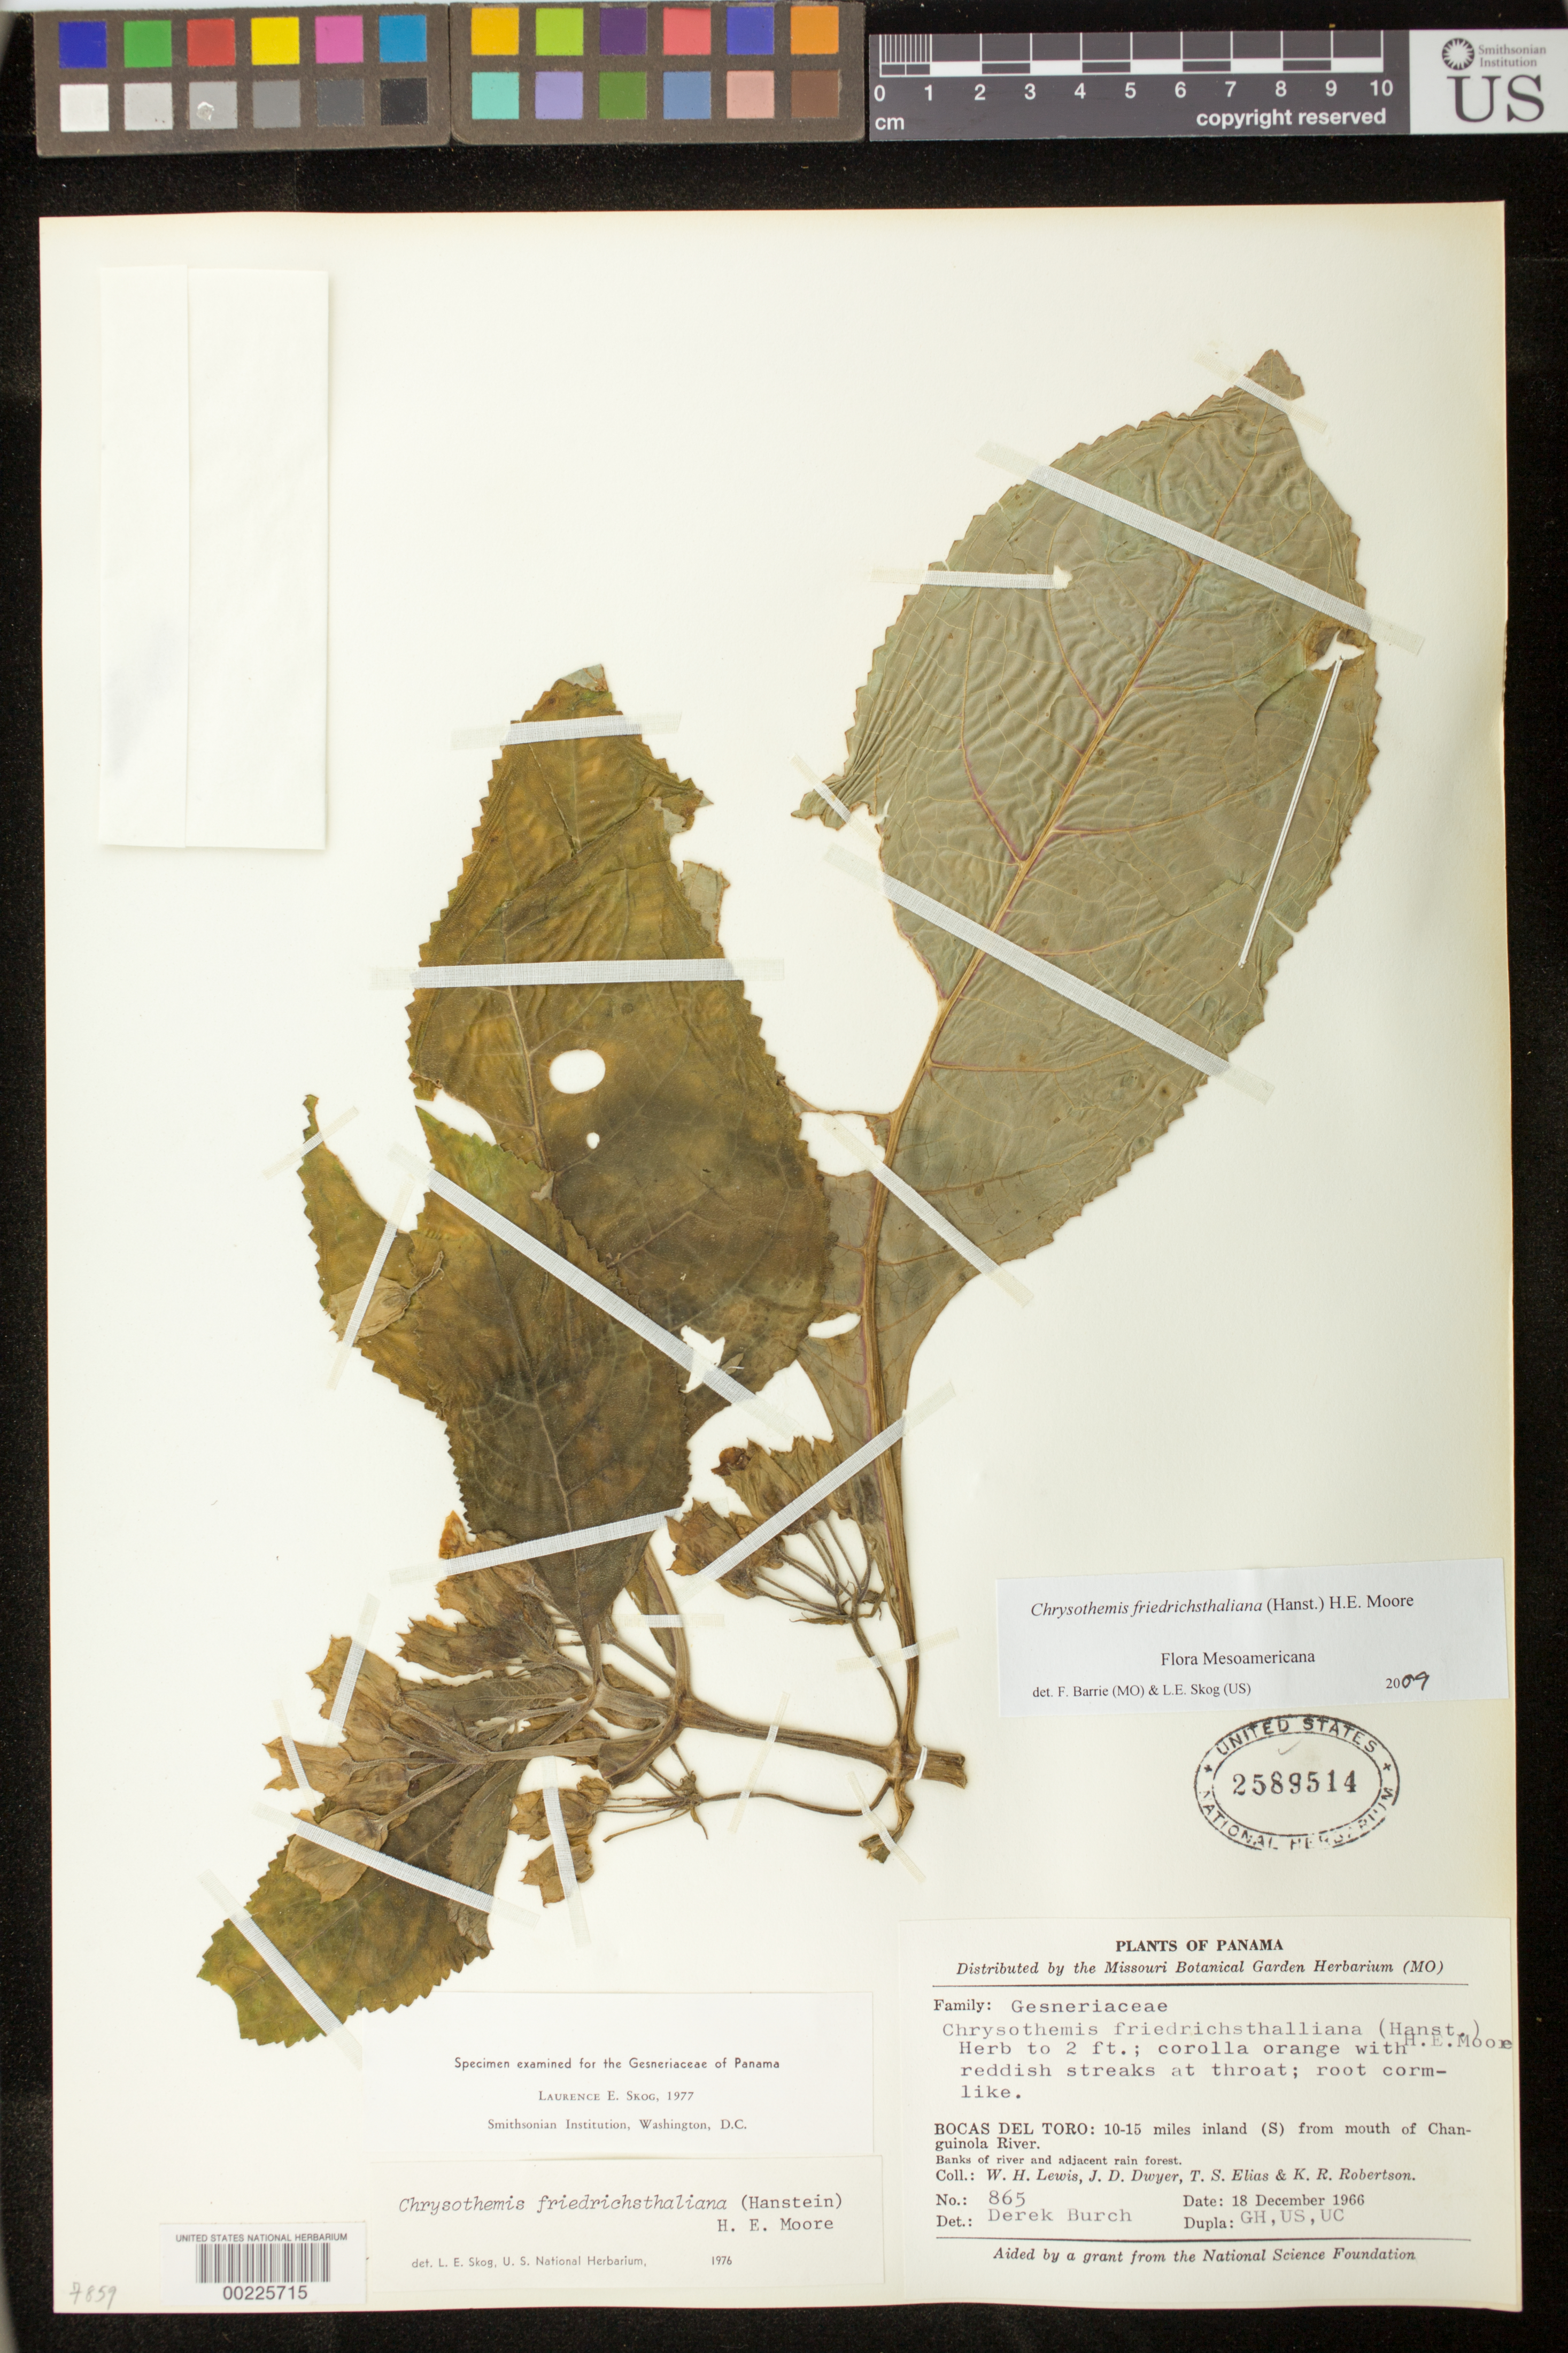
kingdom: Plantae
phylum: Tracheophyta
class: Magnoliopsida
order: Lamiales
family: Gesneriaceae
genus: Chrysothemis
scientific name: Chrysothemis friedrichsthaliana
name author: (Hanst.) H.E. Moore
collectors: W. H. Lewis & et al.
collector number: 865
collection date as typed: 18 Dec 1966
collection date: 1966-12-18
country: Panama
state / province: Bocas del Toro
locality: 10-15 mi inland (S) from mouth of Changuinola River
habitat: Banks of river and adjacent rain forest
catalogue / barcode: US 2589514